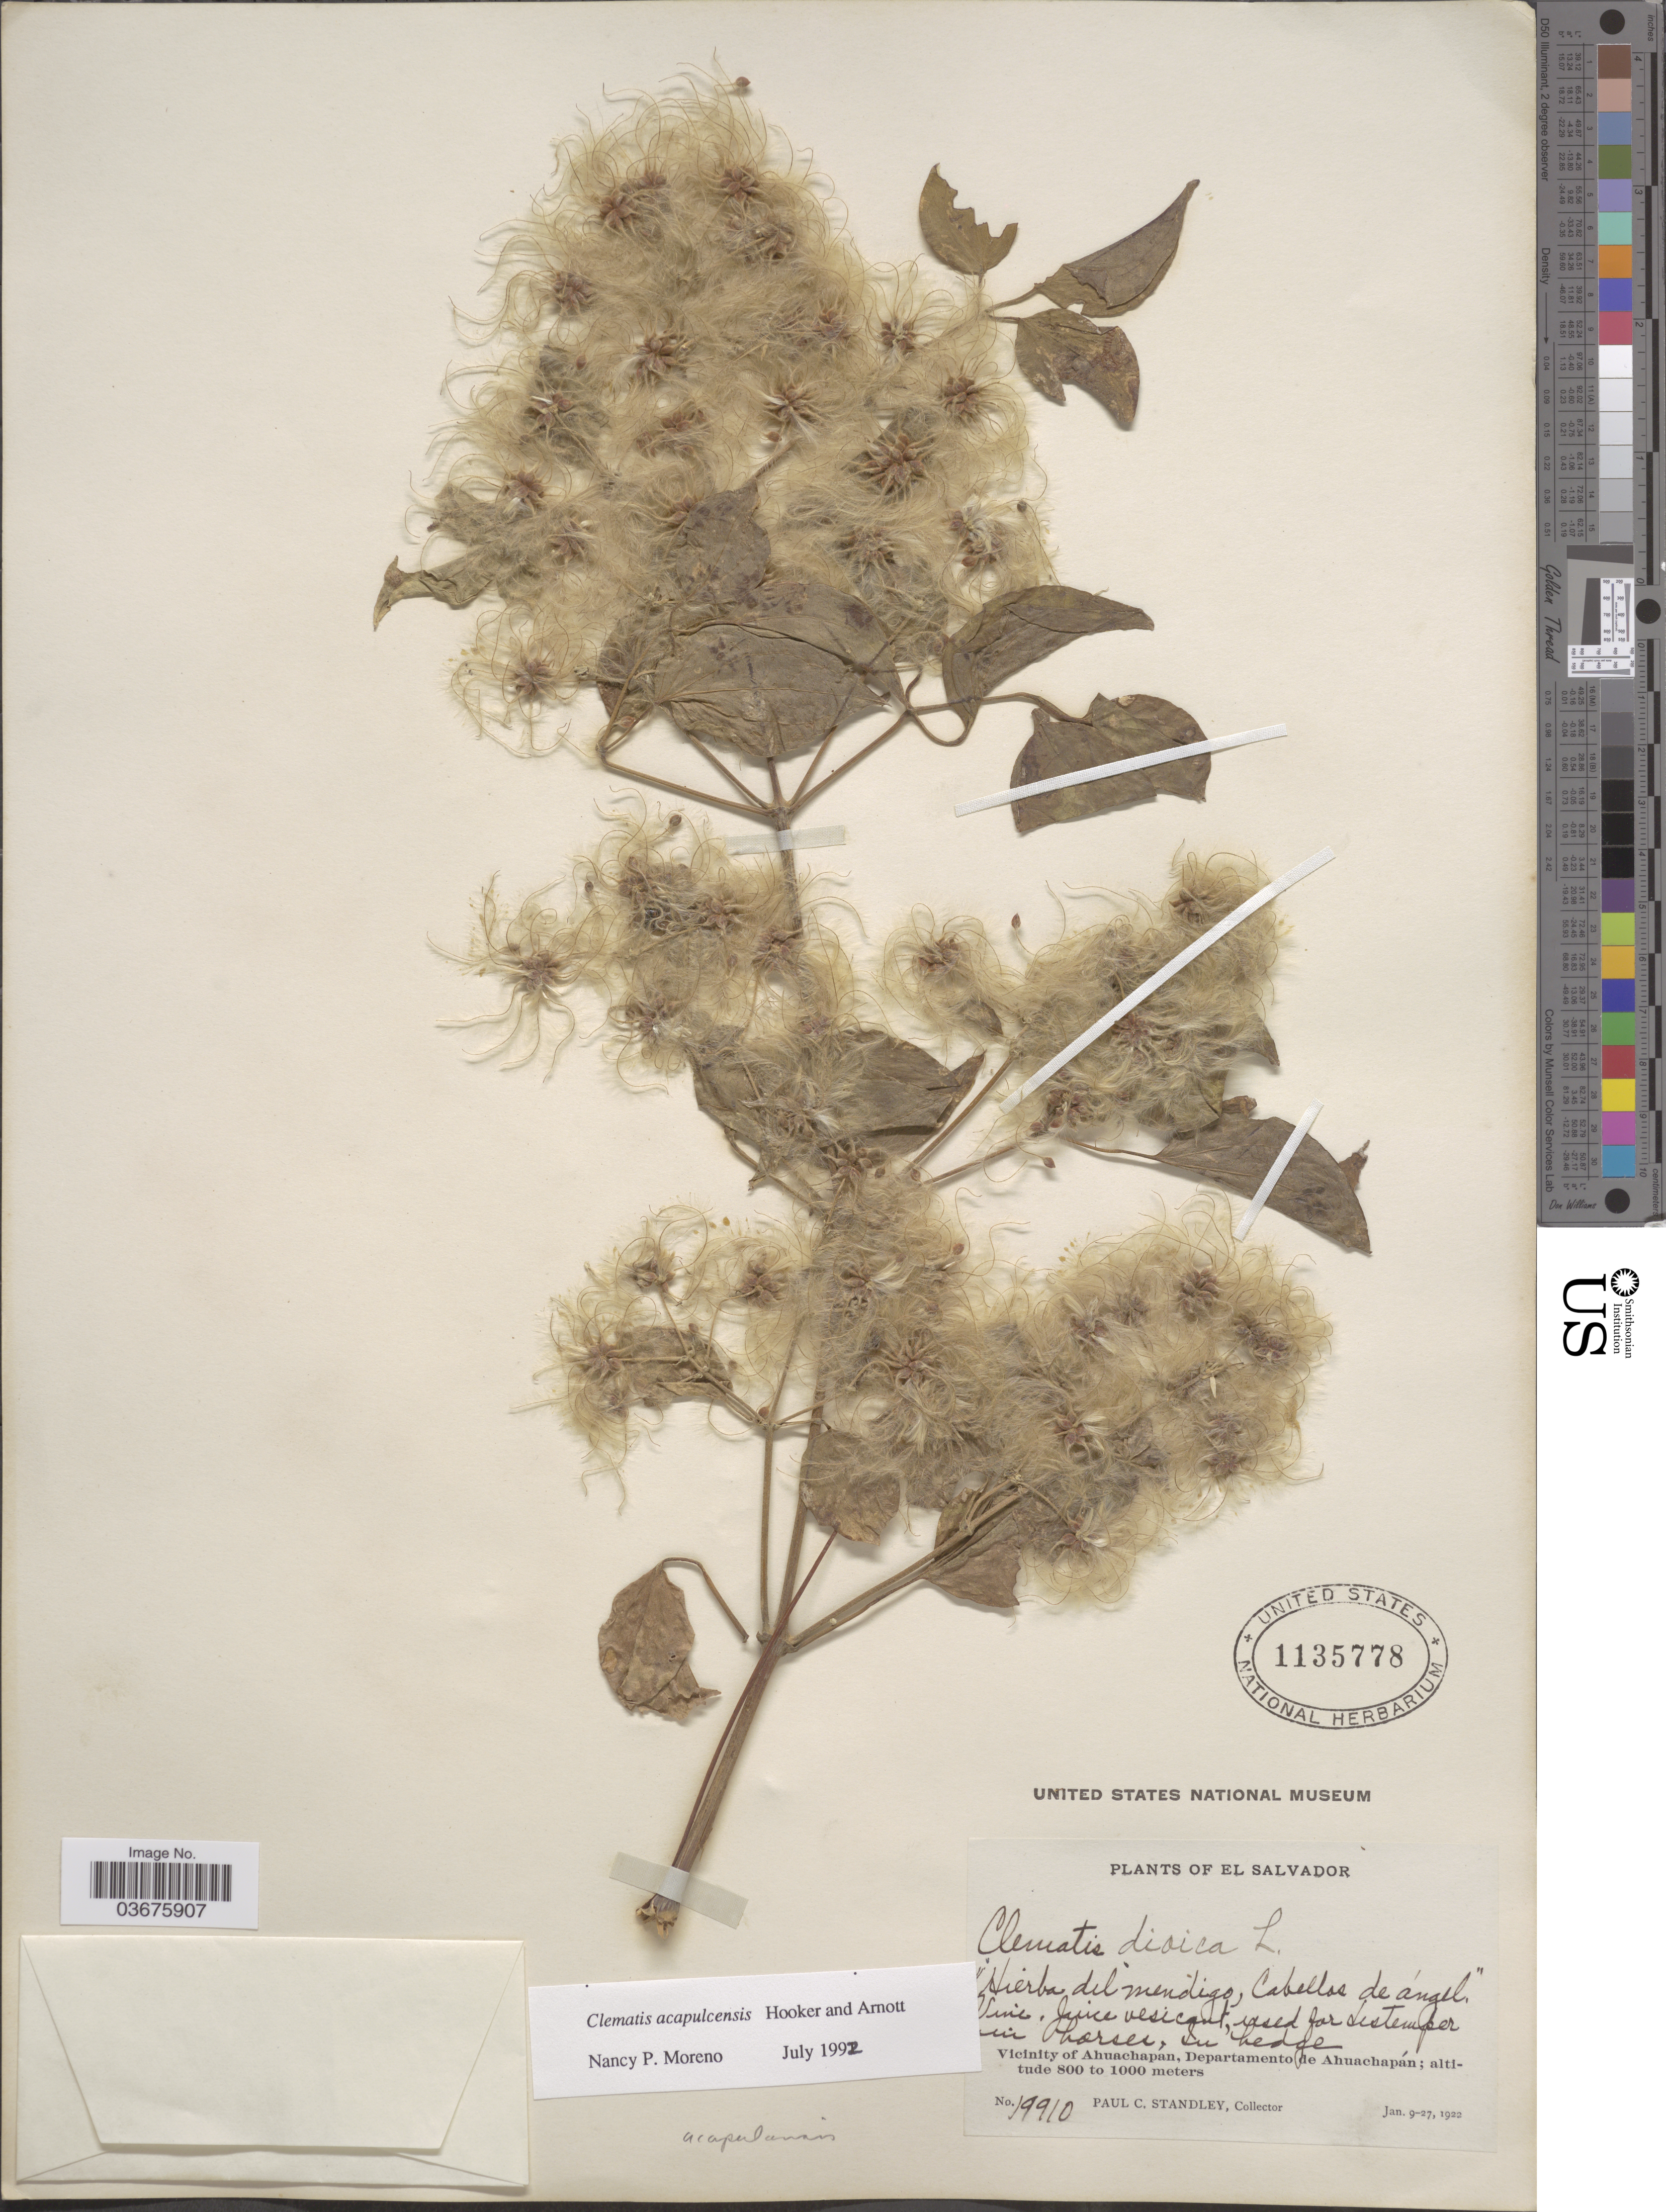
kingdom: Plantae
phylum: Tracheophyta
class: Magnoliopsida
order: Ranunculales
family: Ranunculaceae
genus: Clematis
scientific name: Clematis acapulcensis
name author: Hook. & Arn.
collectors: P. C. Standley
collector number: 19910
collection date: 1922-01-09/1922-01-27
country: El Salvador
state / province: Ahuachapan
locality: "Hierba del mendigo, Cabellos de ángel." Vicinity of Ahuachapan, Departamento de Ahuachapán.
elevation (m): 800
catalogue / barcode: US 1135778